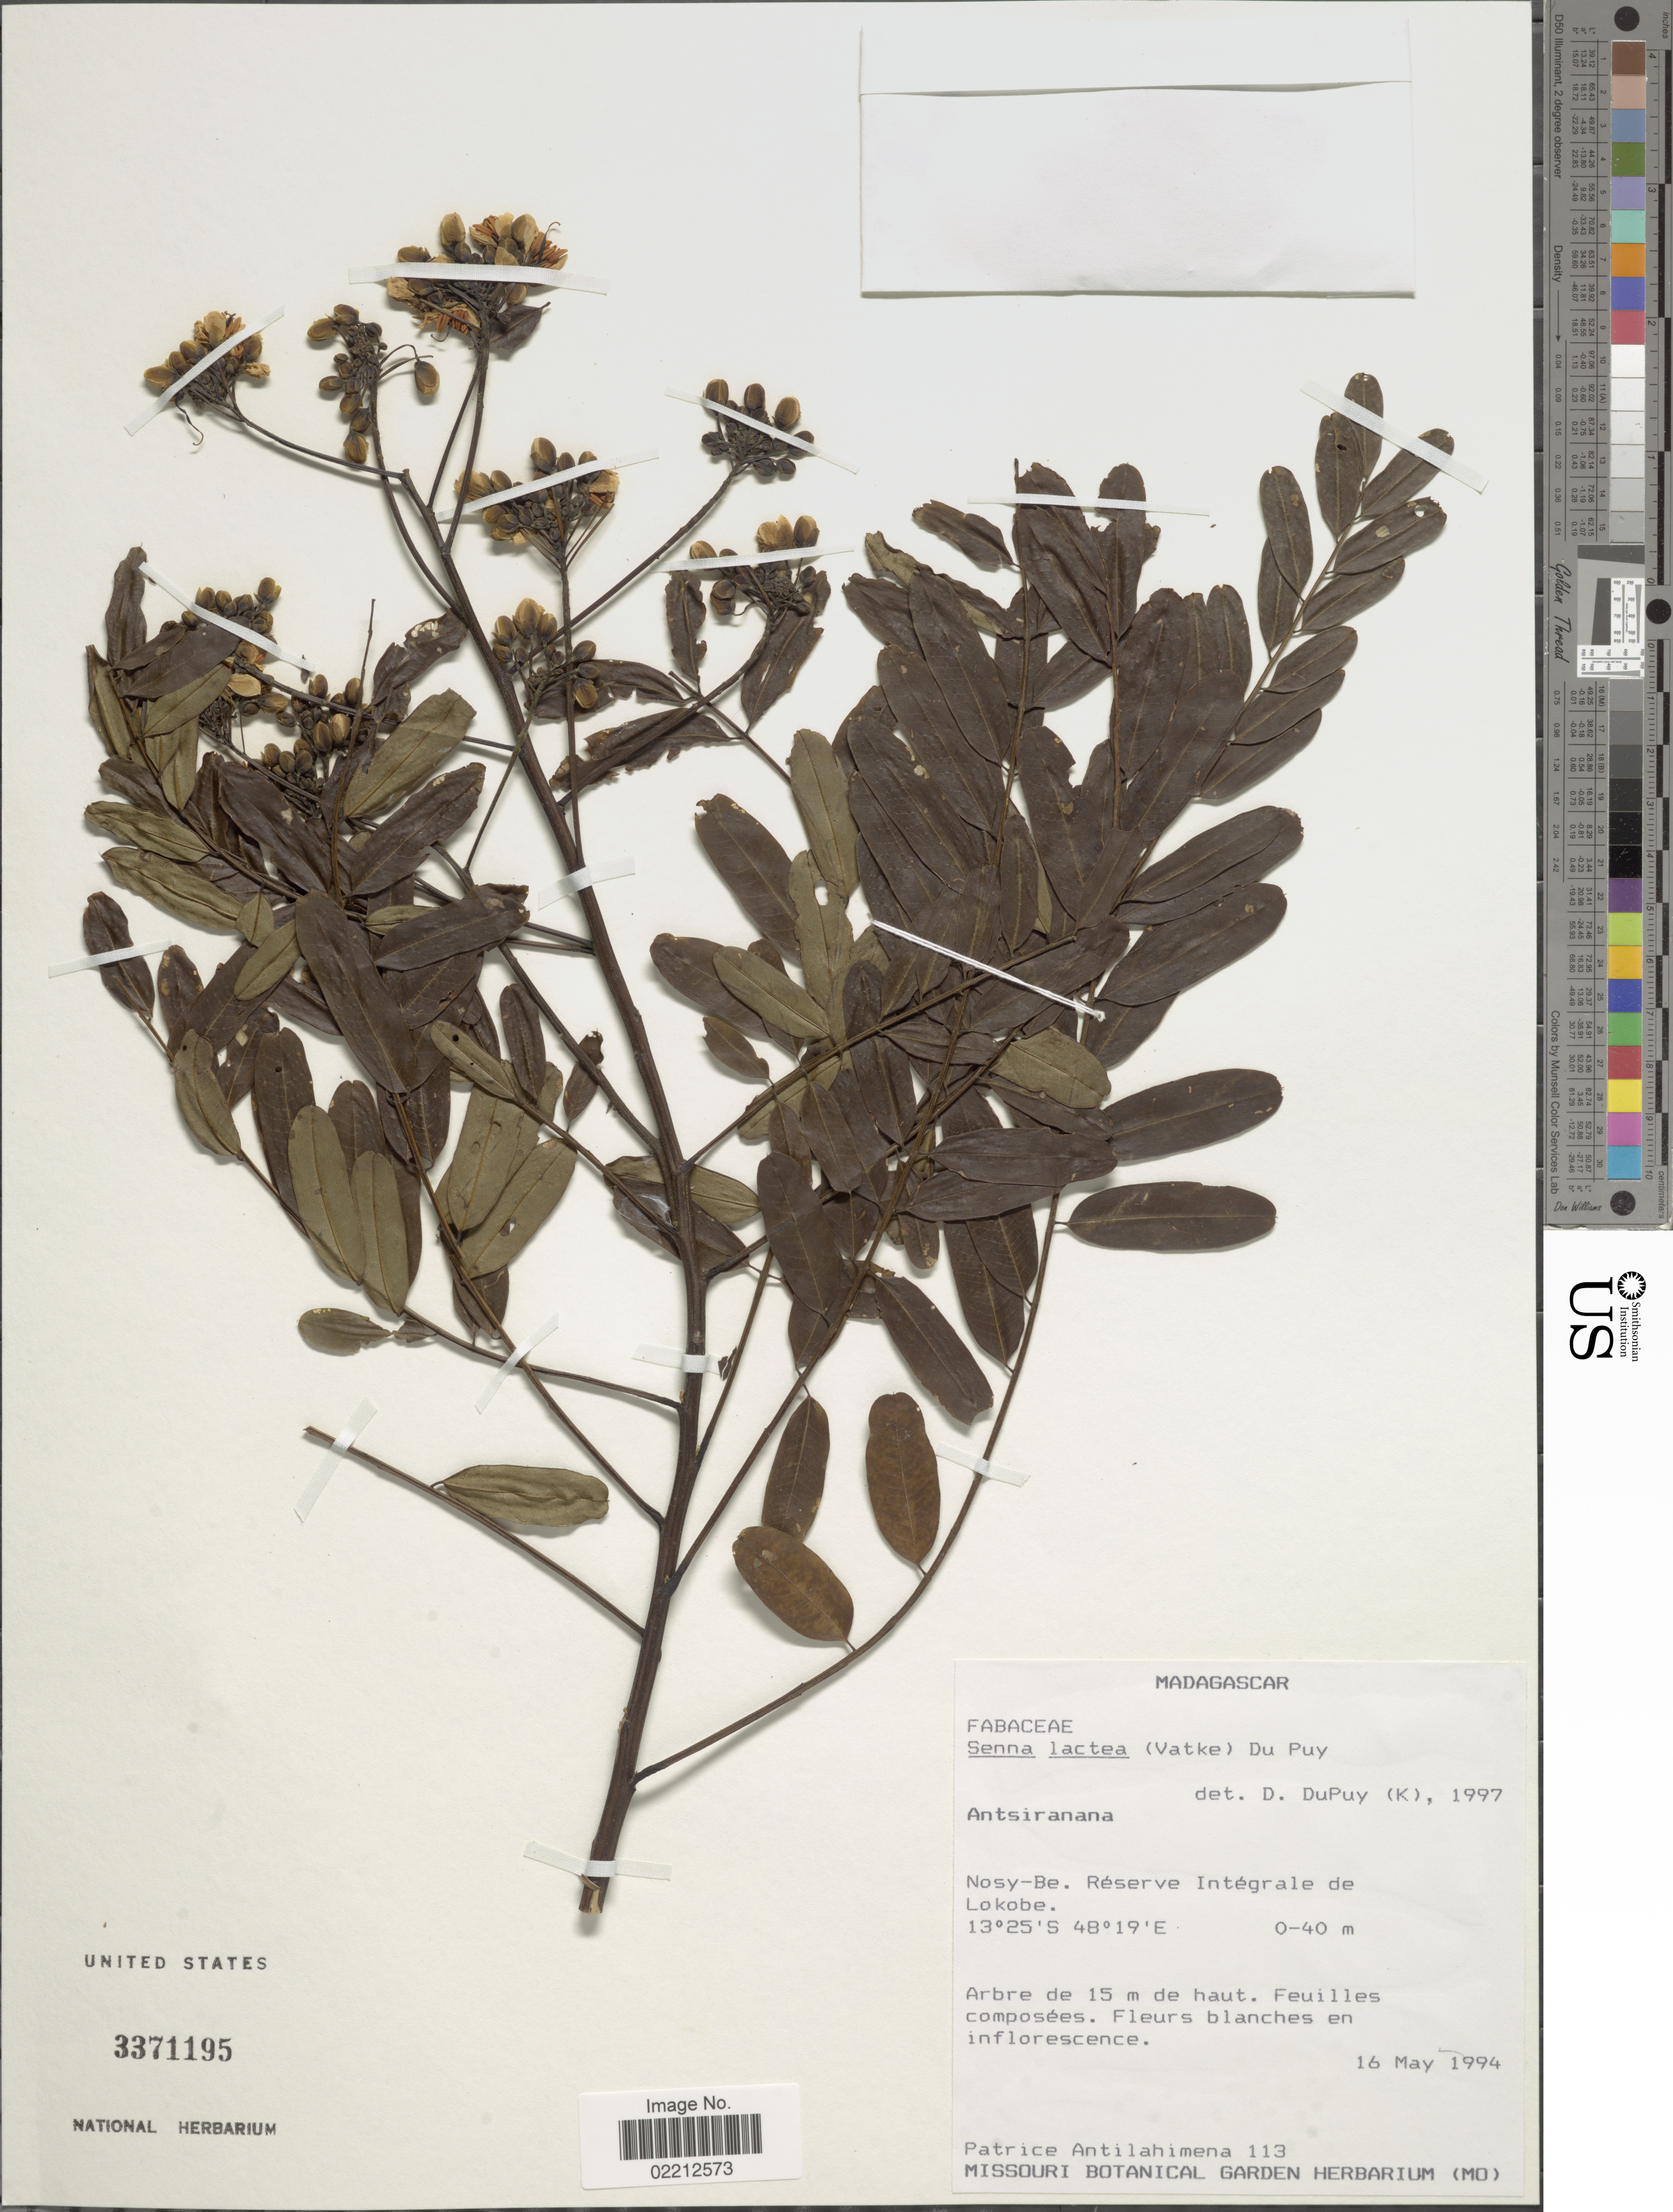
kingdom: Plantae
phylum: Tracheophyta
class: Magnoliopsida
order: Fabales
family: Fabaceae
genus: Senna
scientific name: Senna lactea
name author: (Vatke) Du Puy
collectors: P. Antilahimena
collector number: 113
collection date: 1994-05-16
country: Madagascar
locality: Antsiranana, Nosy-Be. Reserve Integrale de Lokobe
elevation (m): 0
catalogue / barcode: US 3371195